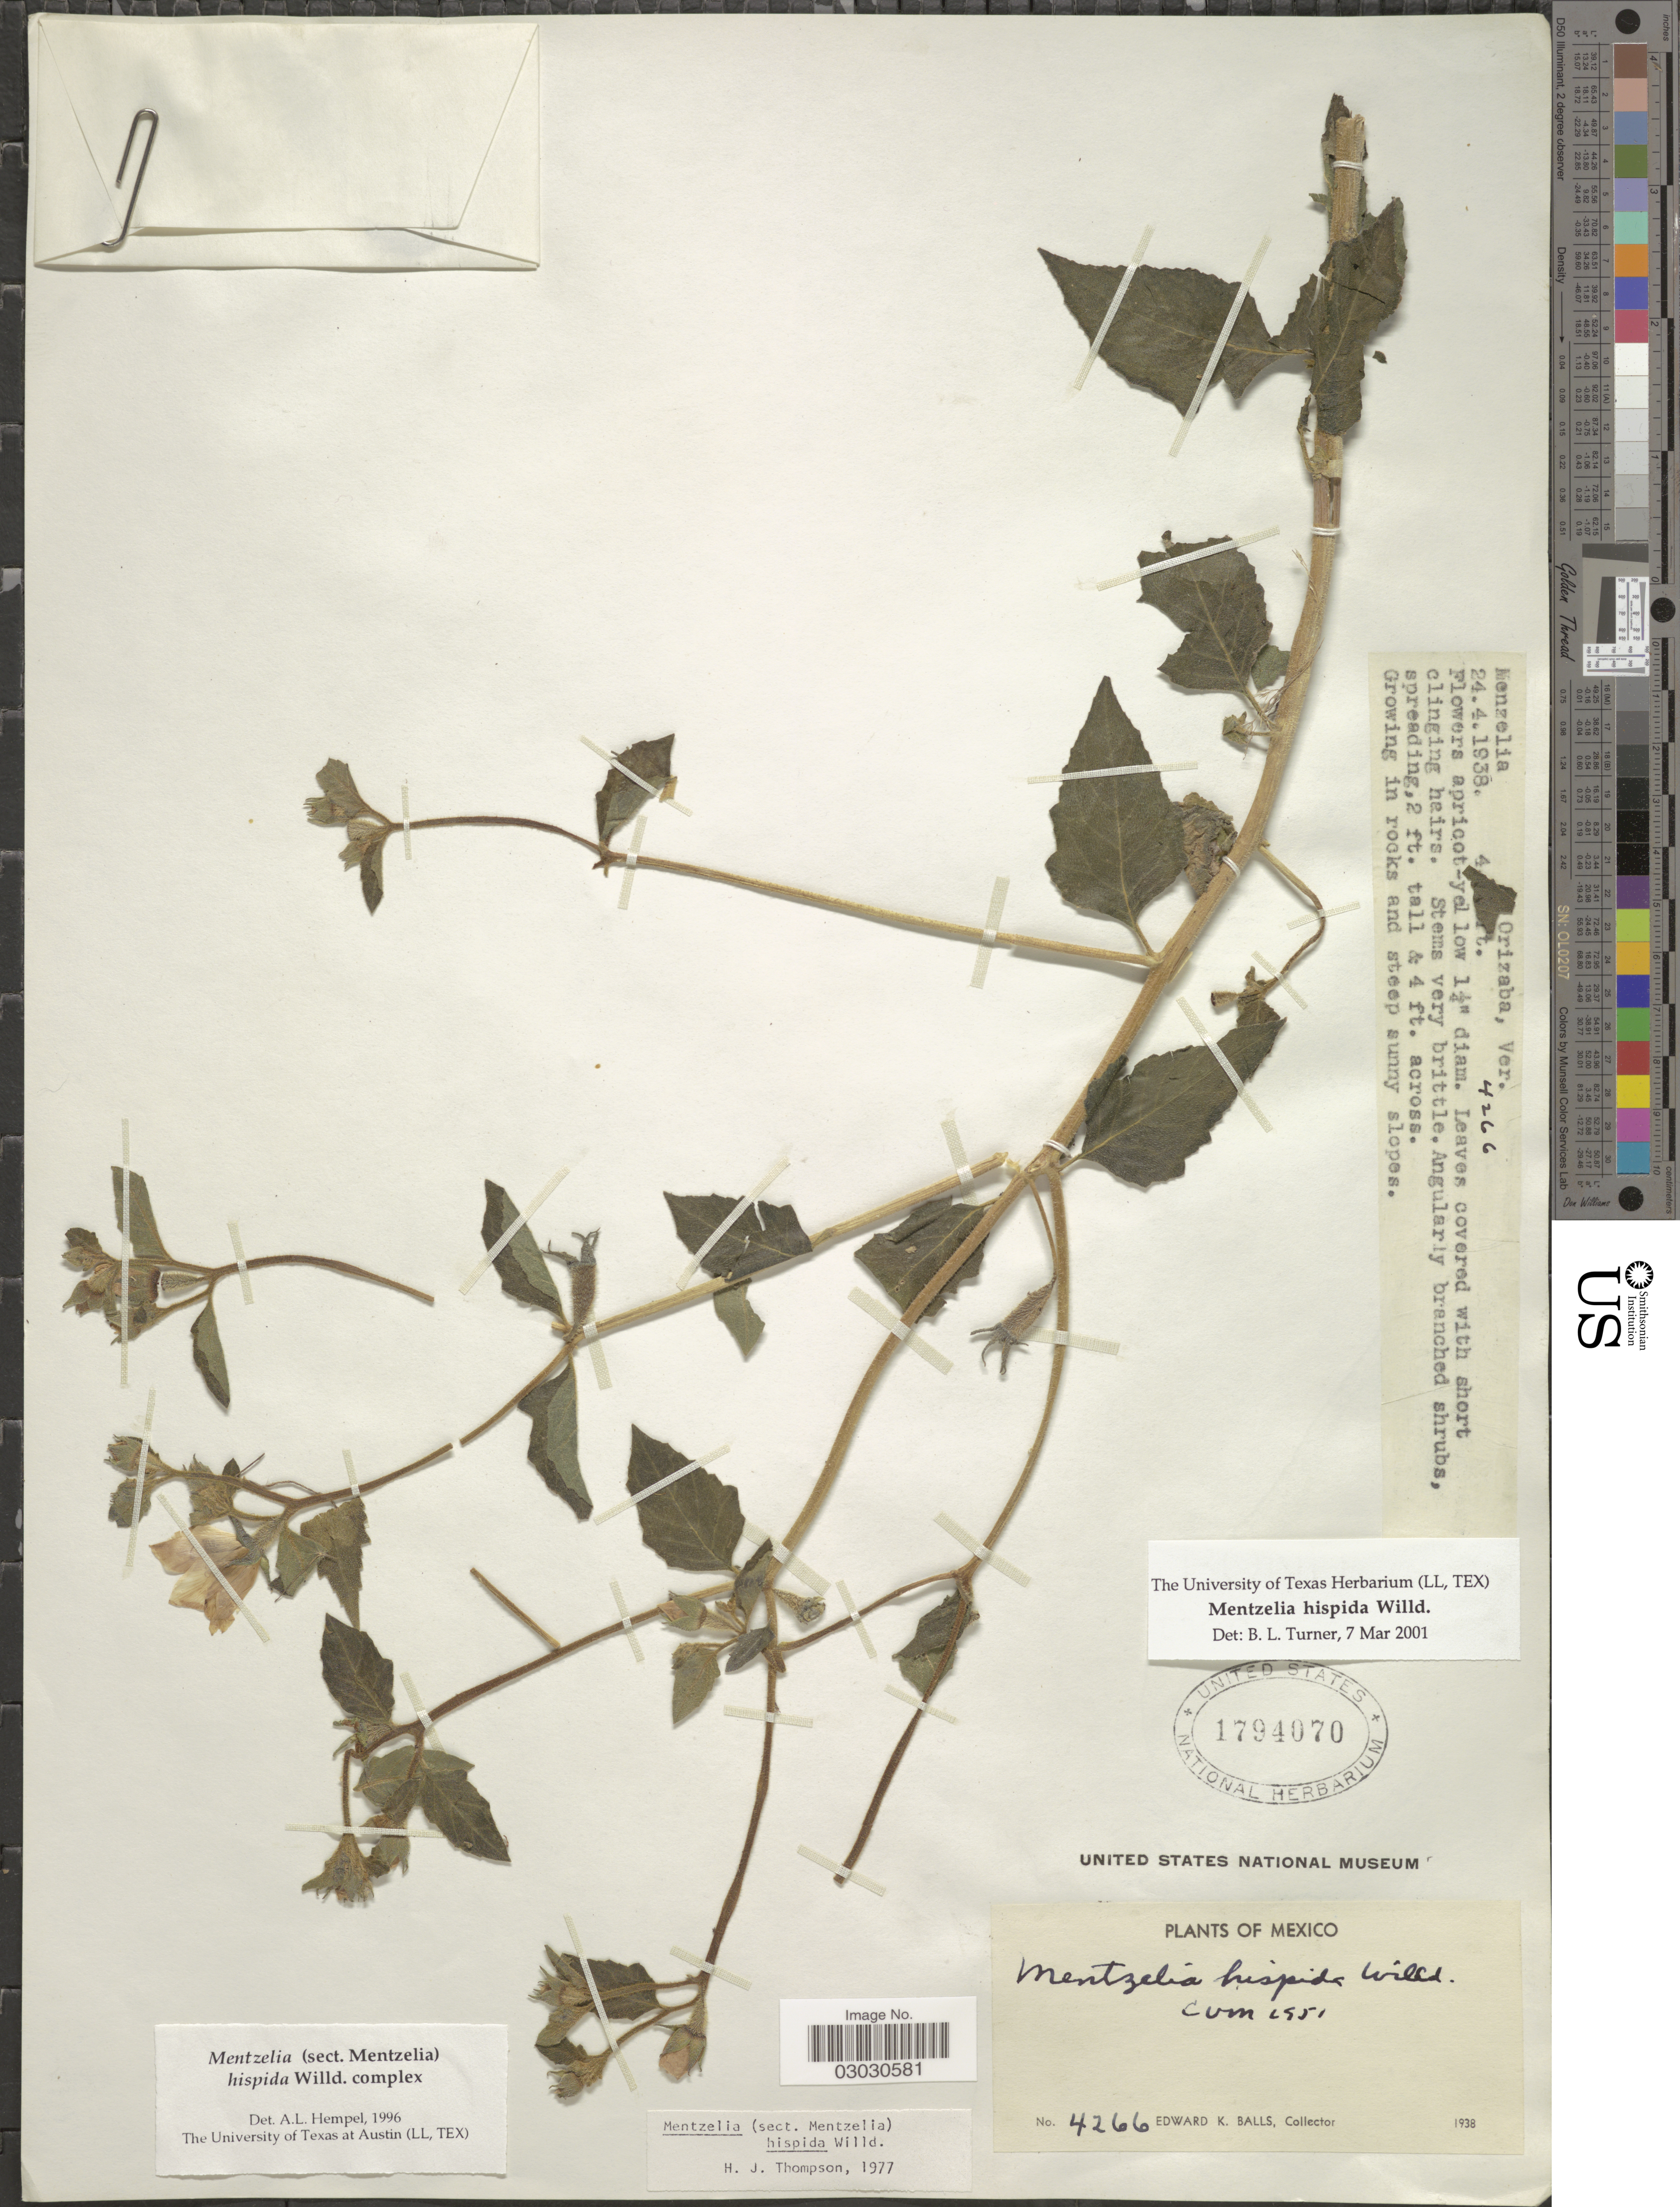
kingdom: Plantae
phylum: Tracheophyta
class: Magnoliopsida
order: Cornales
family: Loasaceae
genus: Mentzelia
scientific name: Mentzelia hispida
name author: Willd.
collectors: E. K. Balls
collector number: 4266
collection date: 1938-04-24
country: Mexico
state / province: Veracruz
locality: Orizaba, Ver.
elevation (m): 1219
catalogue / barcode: US 1794070